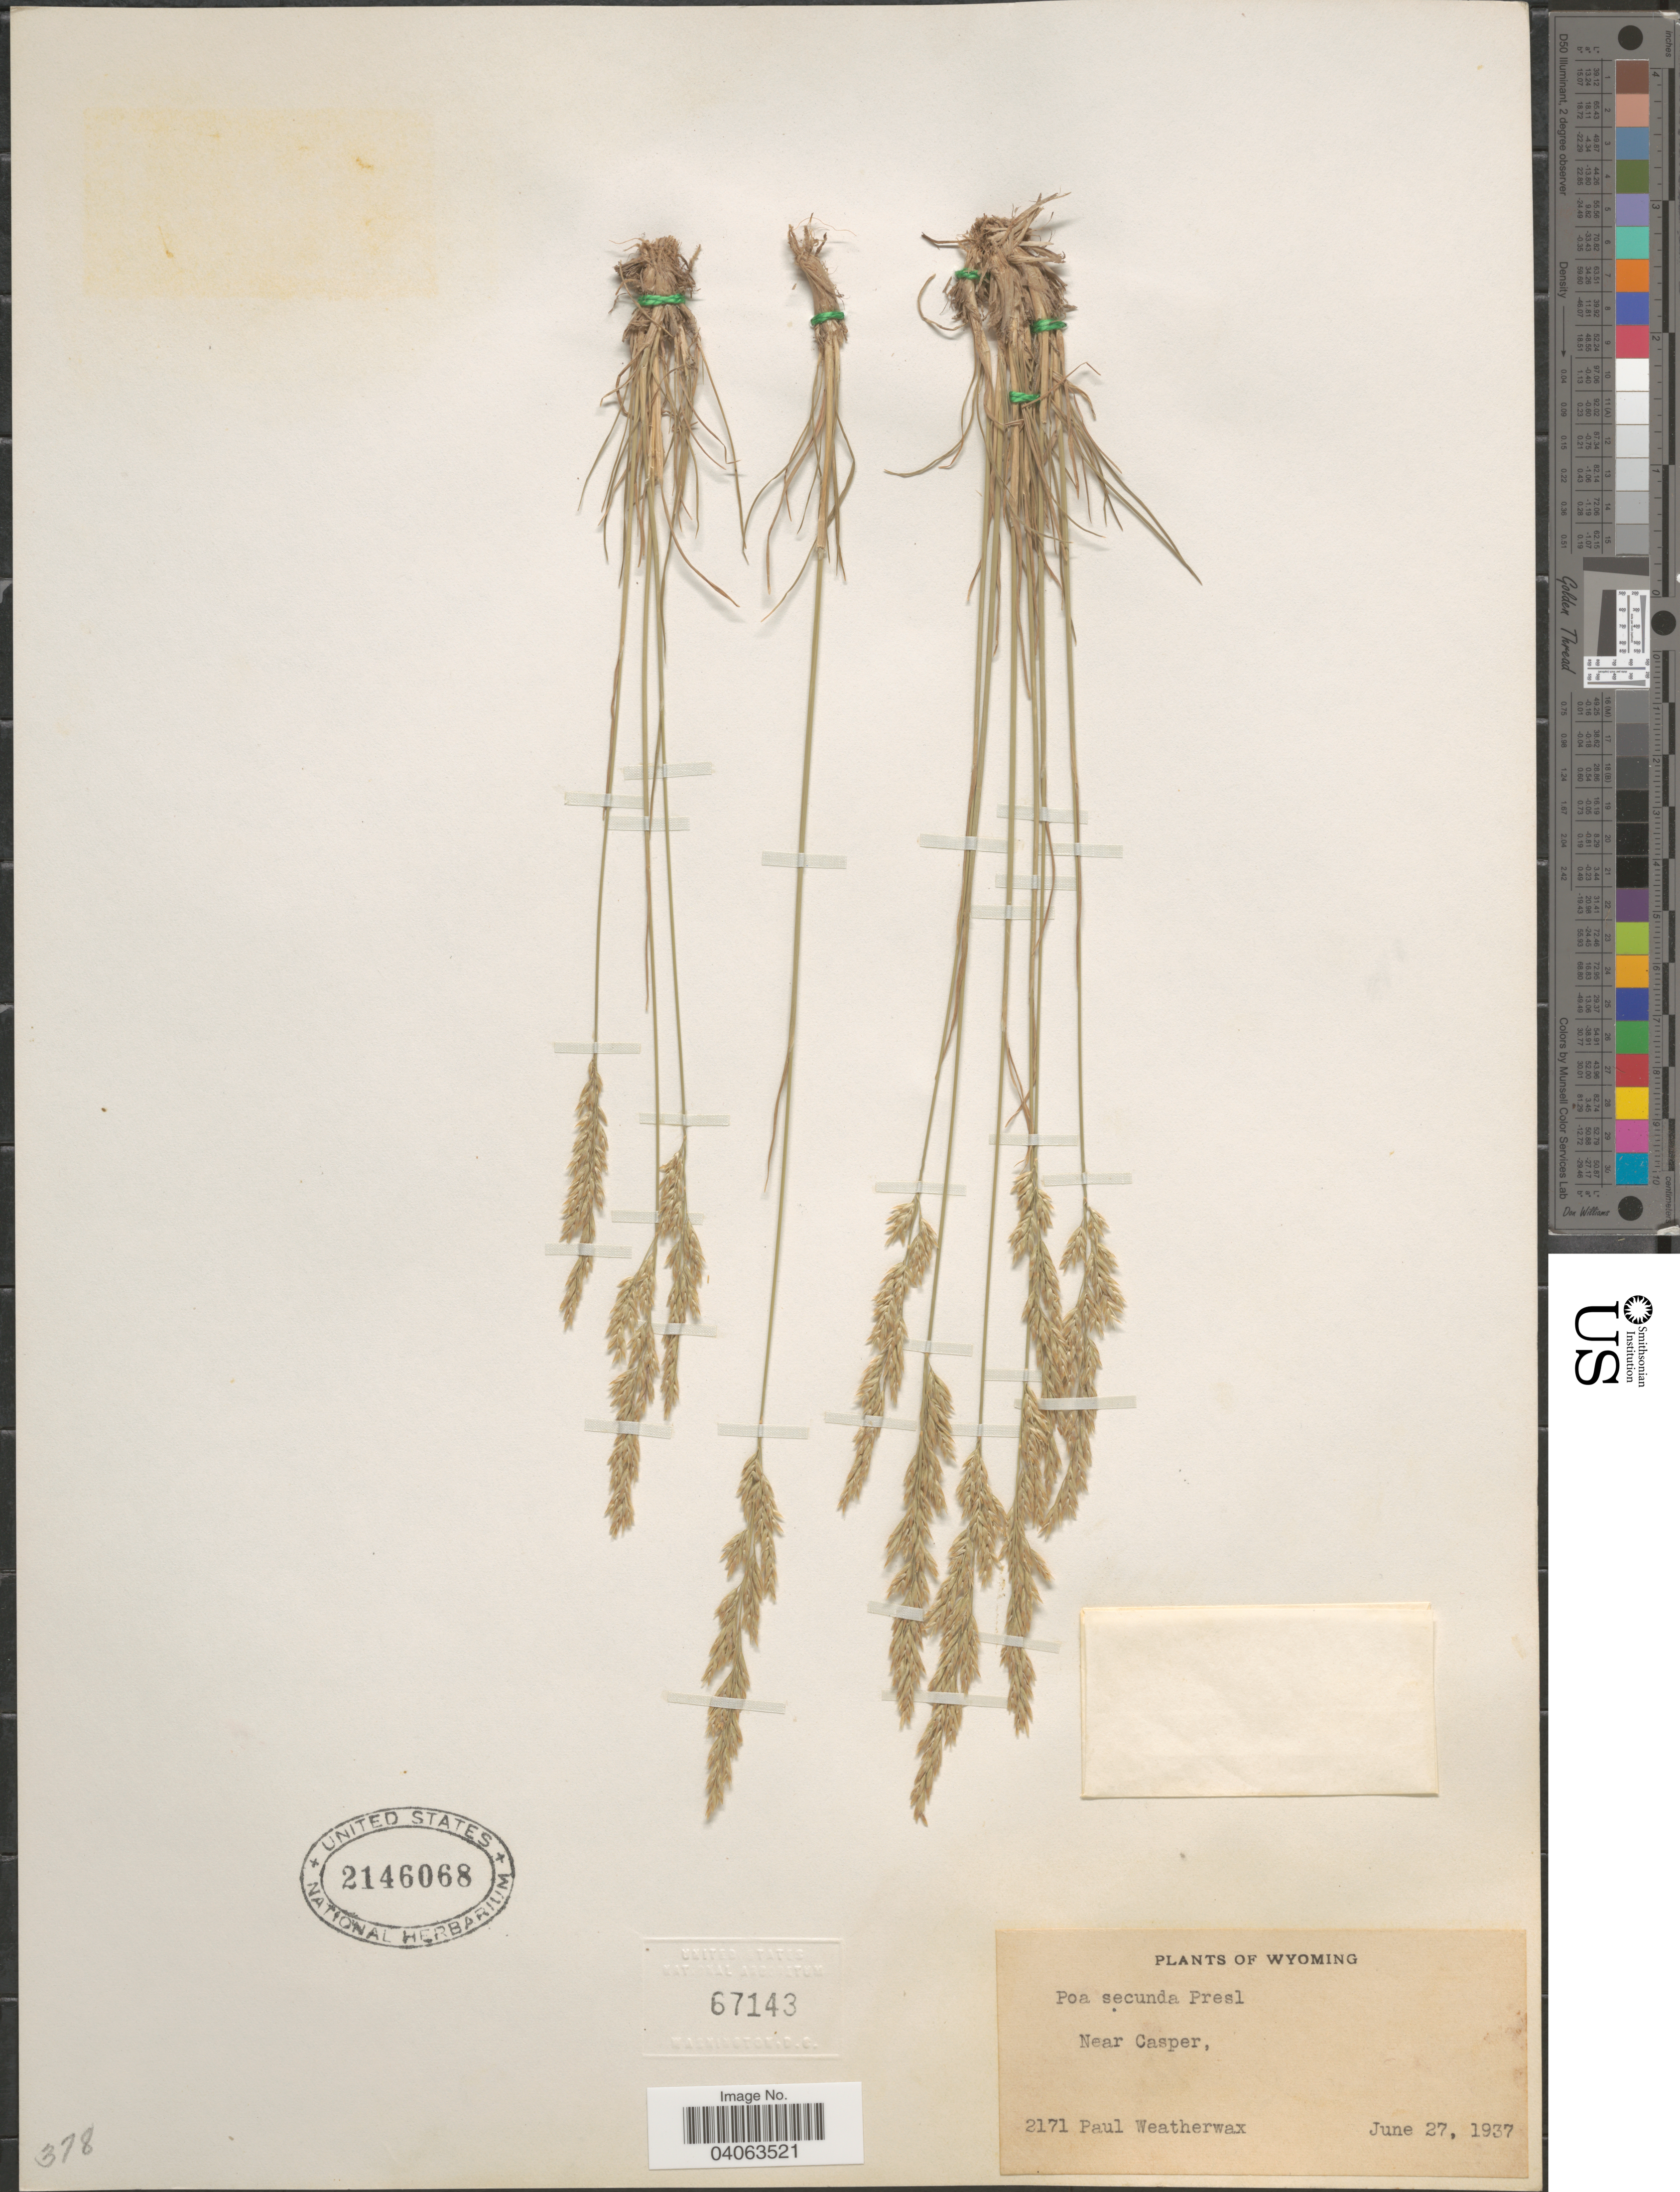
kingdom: Plantae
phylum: Tracheophyta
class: Liliopsida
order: Poales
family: Poaceae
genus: Poa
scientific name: Poa secunda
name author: J. Presl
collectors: P. Weatherwax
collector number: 2171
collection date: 1937-06-27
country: United States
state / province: Wyoming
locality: Near Casper.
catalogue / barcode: US 2146068